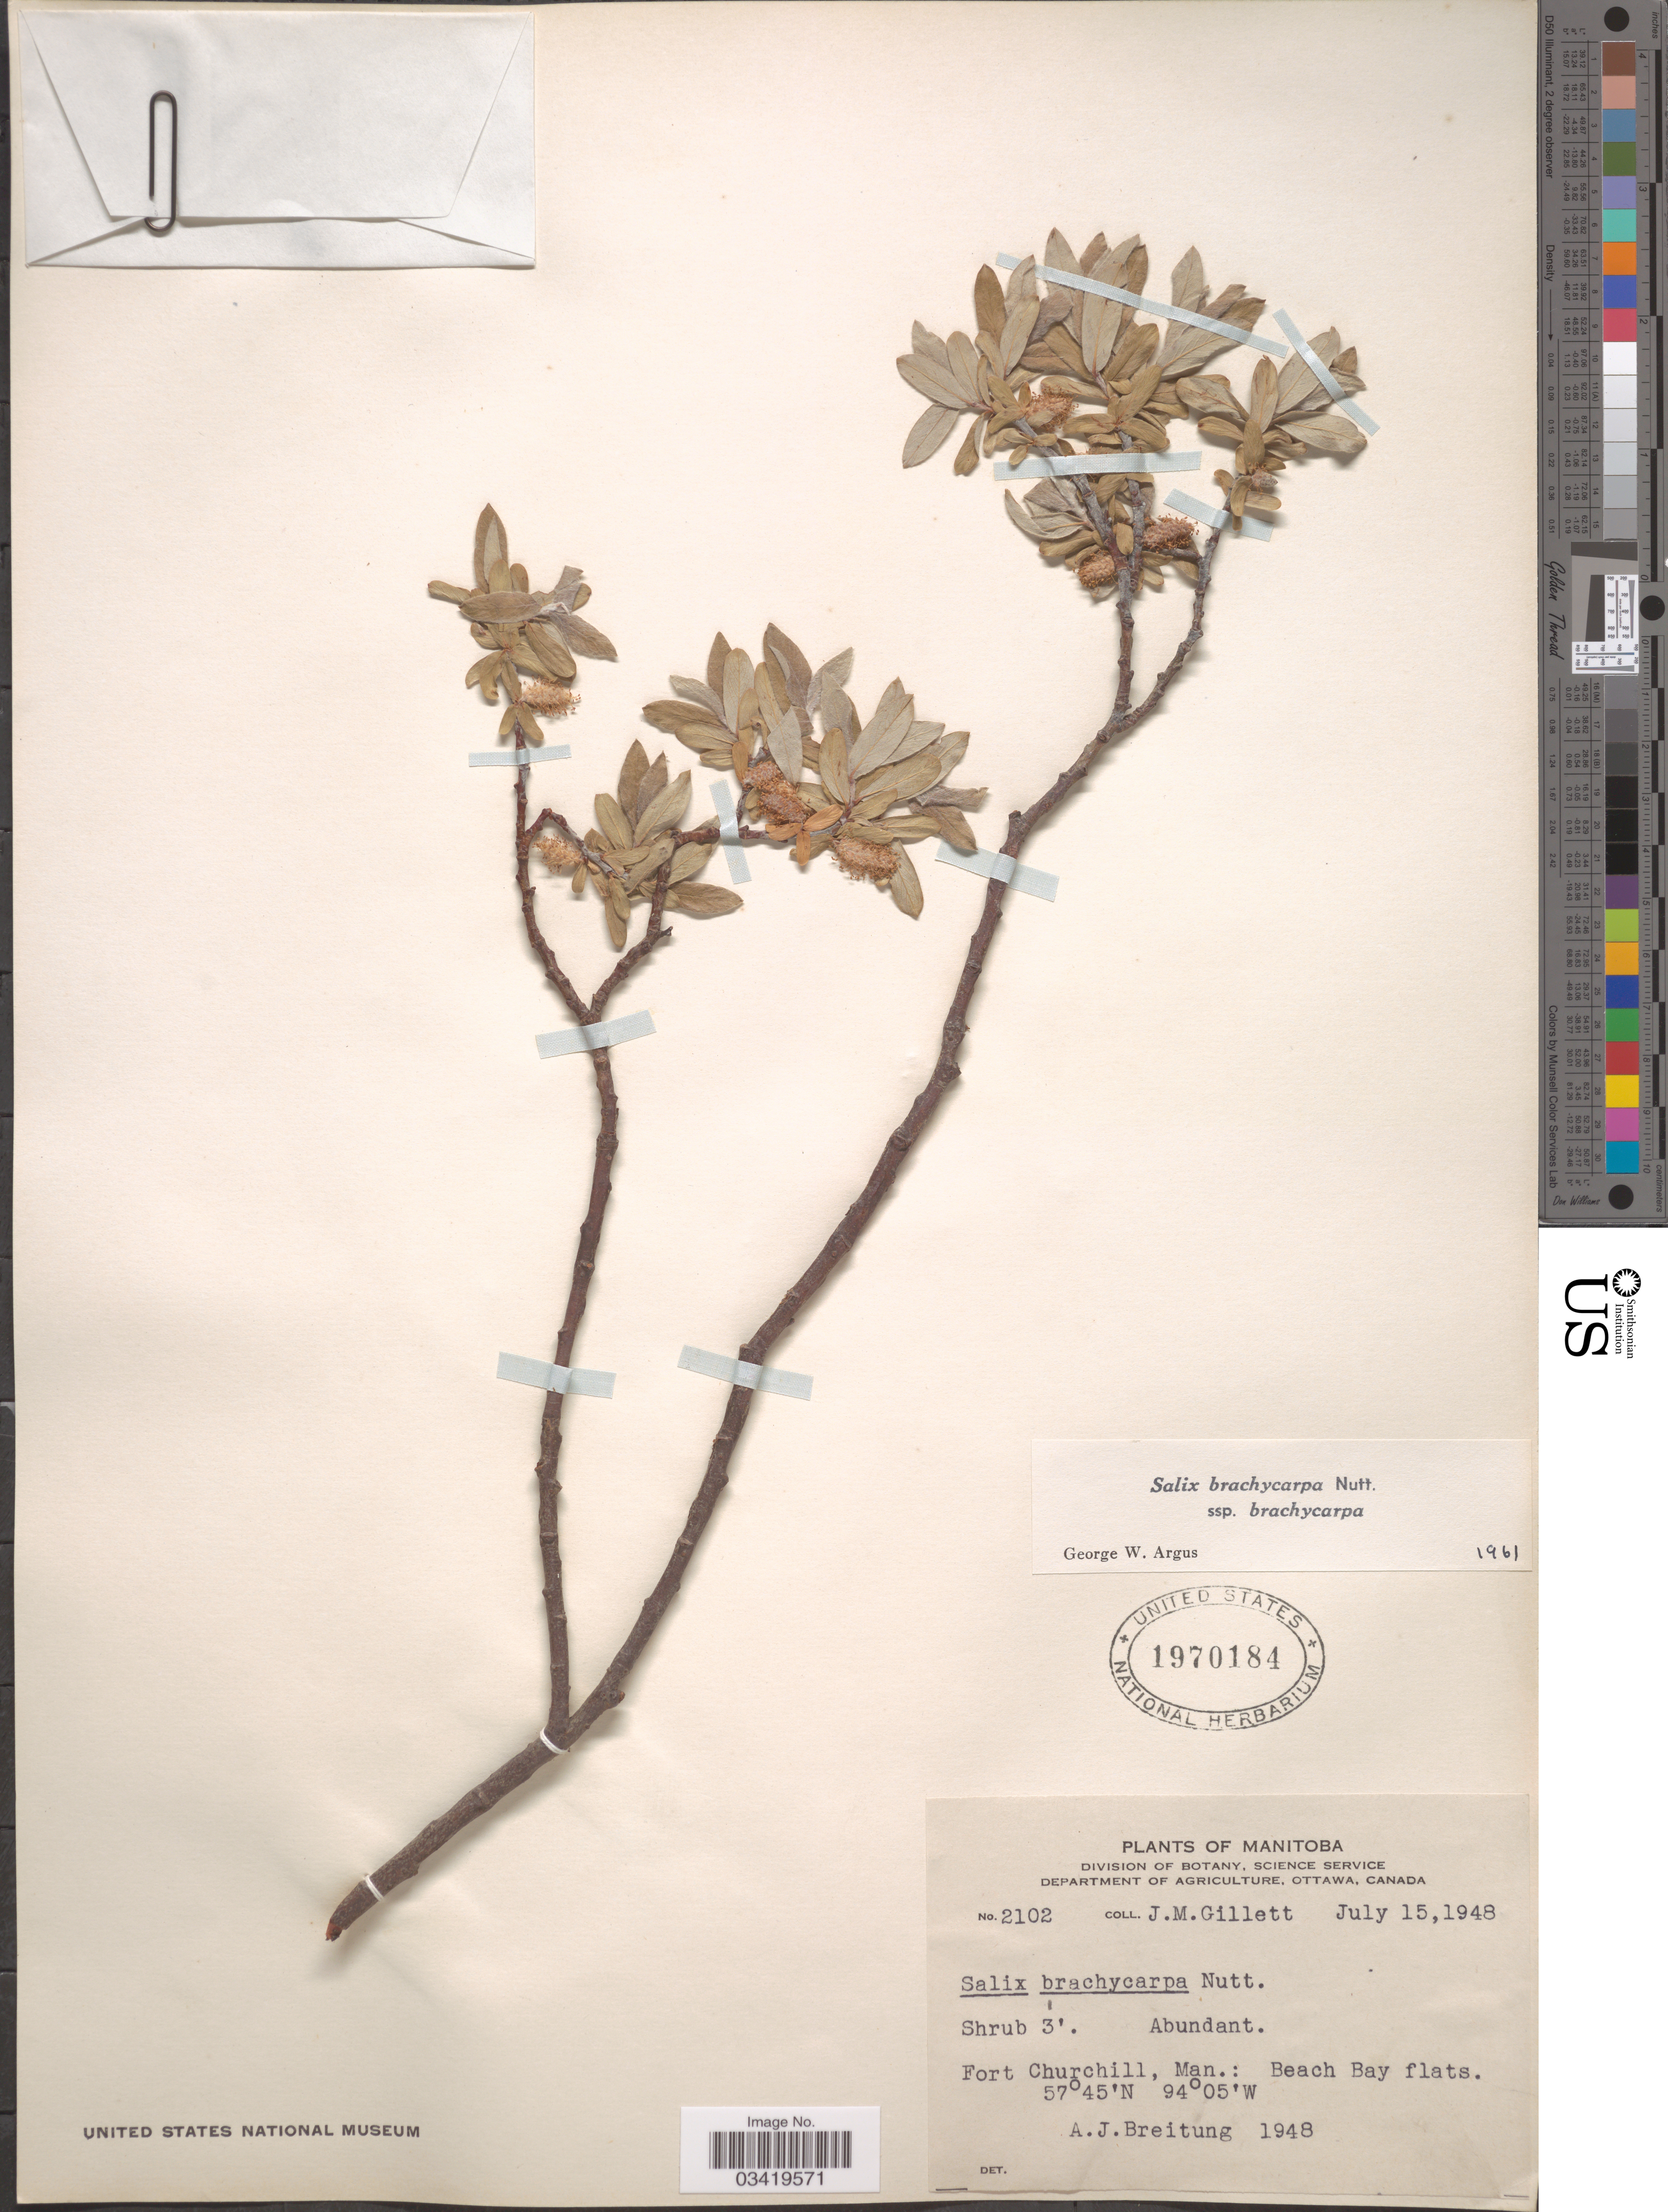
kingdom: Plantae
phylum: Tracheophyta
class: Magnoliopsida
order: Malpighiales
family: Salicaceae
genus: Salix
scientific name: Salix brachycarpa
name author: Nutt.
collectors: J. M. Gillett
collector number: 2102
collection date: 1948-07-15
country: Canada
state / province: Manitoba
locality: Fort Churchill. Beach Bay flats.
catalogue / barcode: US 1970184